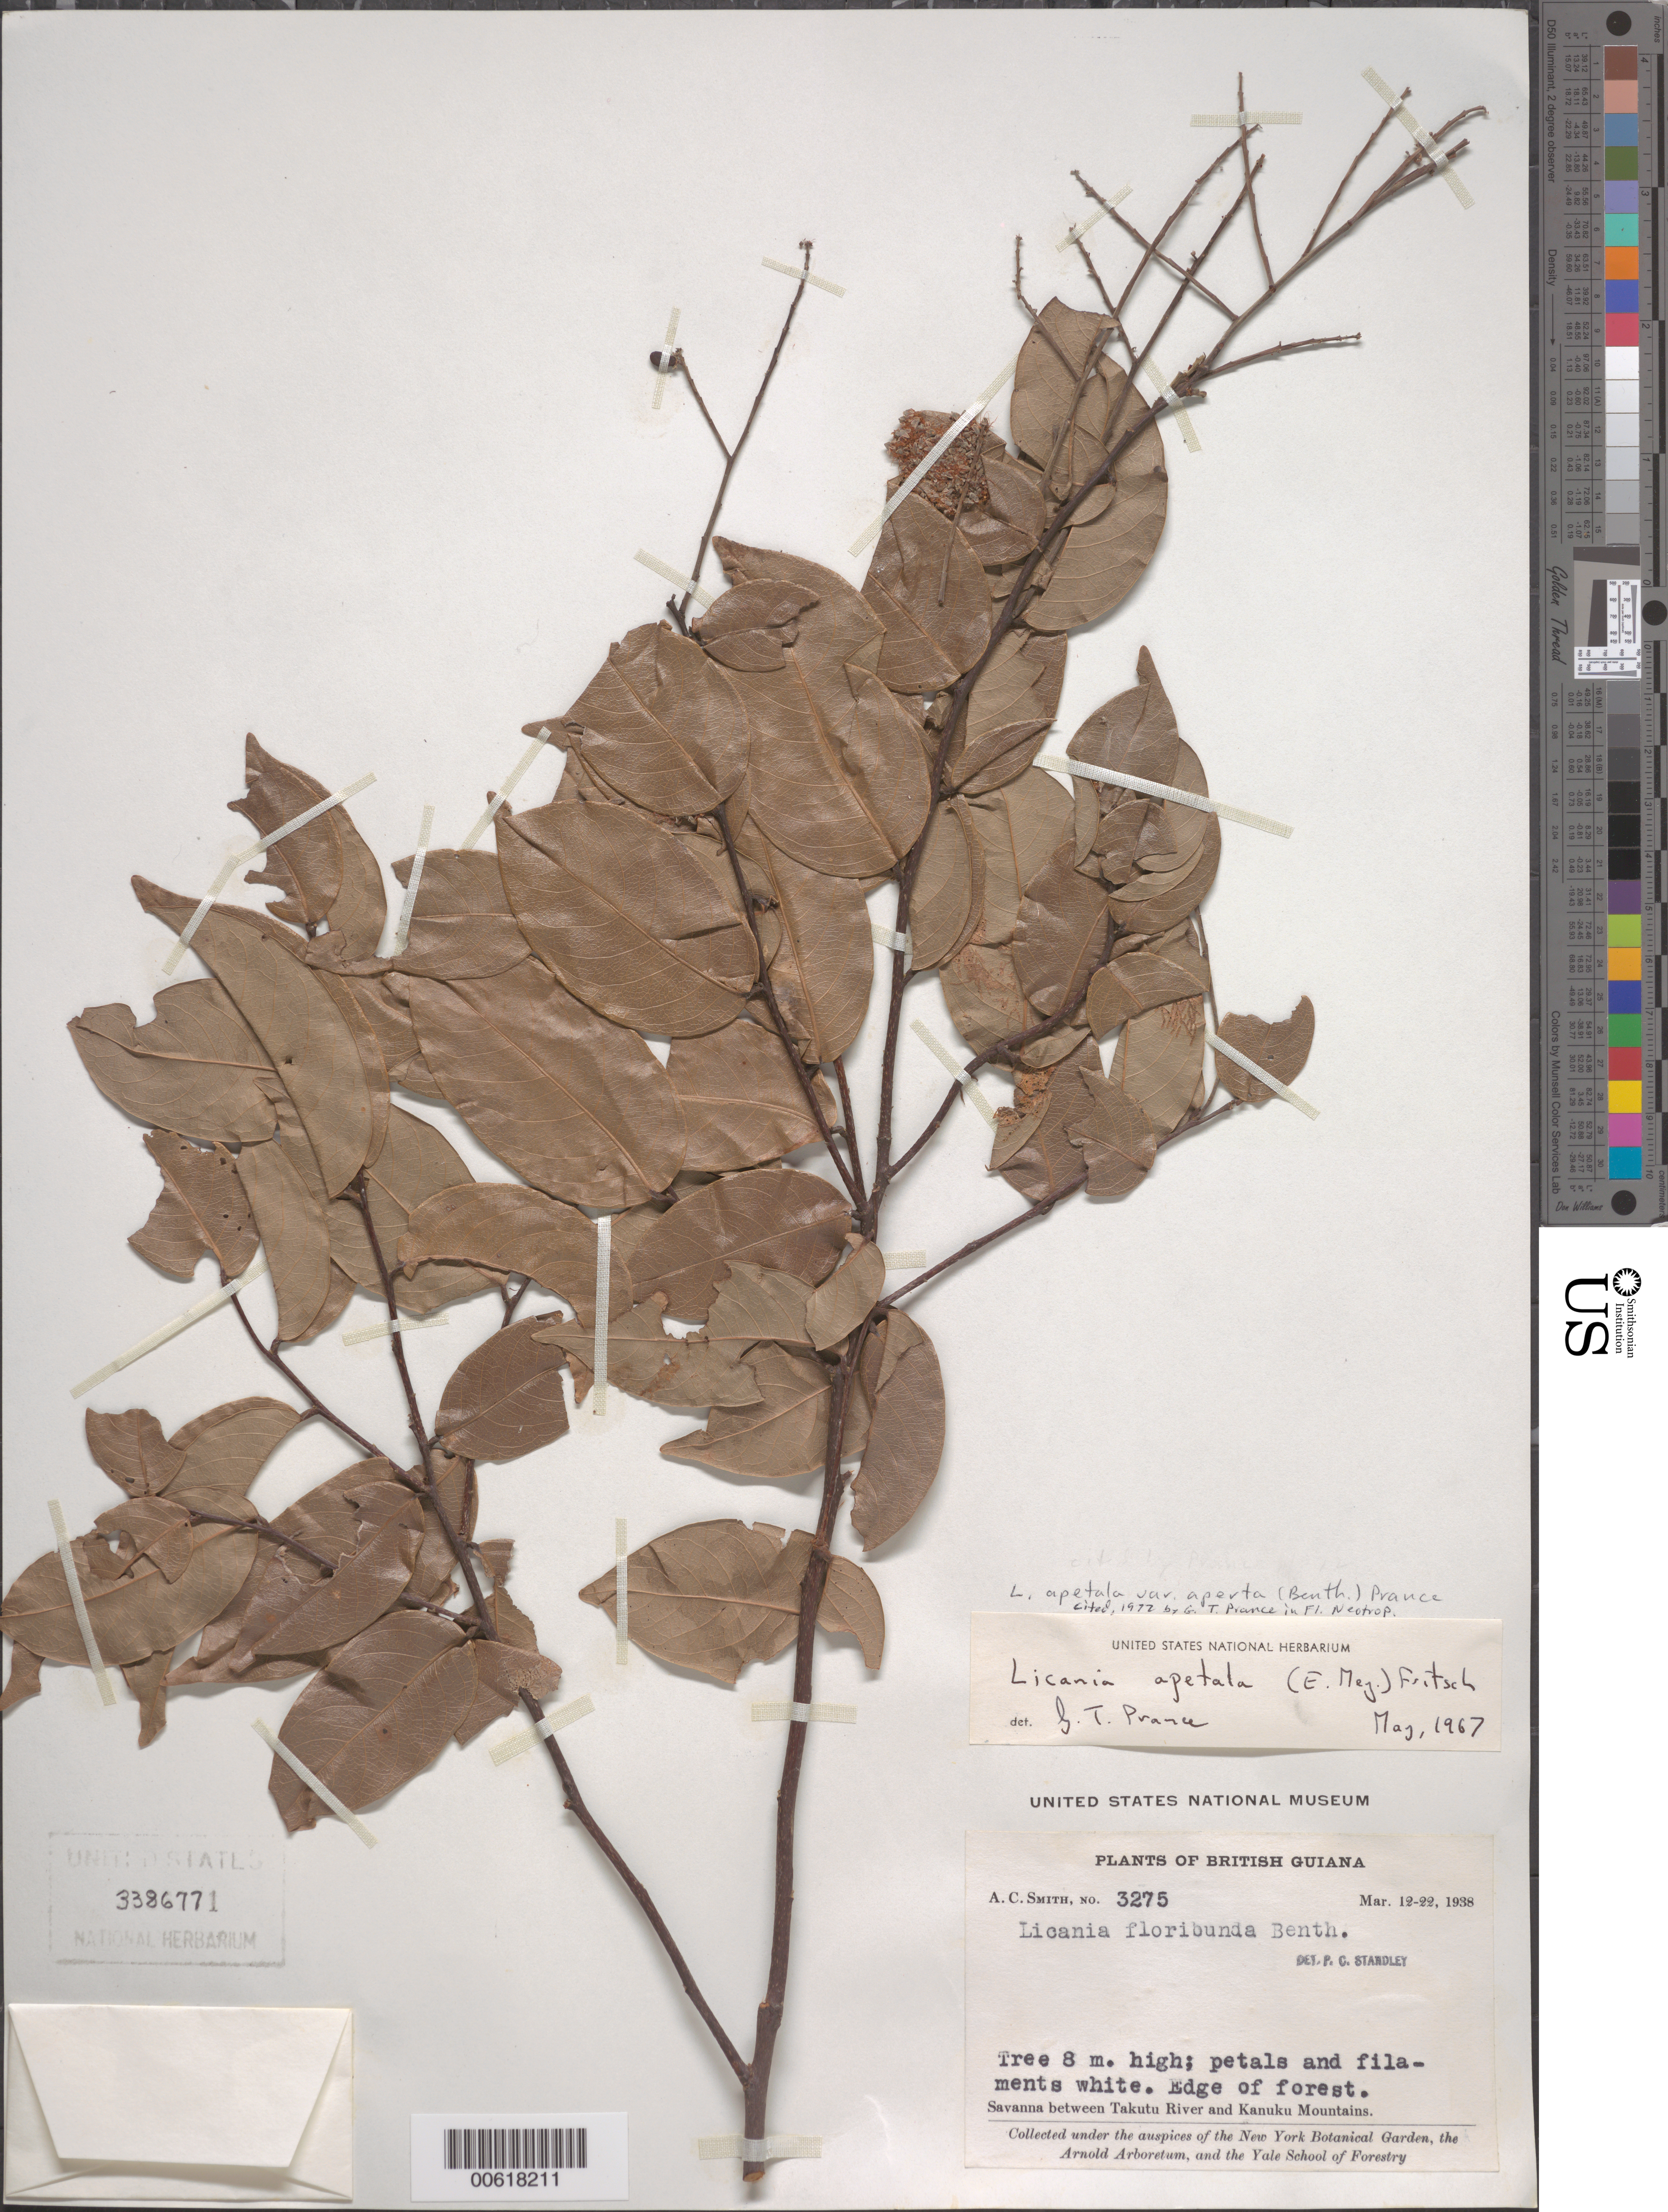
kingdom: Plantae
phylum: Tracheophyta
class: Magnoliopsida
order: Malpighiales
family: Chrysobalanaceae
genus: Leptobalanus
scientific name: Leptobalanus apetalus var. apertus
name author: (Benth.) Sothers & Prance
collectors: A. C. Smith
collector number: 3275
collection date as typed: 12-Mar-38 to 22-Mar-38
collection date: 1938-03-12/1938-03-22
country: Guyana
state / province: U. Takutu-U. Essequibo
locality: Kanuku Mts., savanna betw. mts. and Takutu R.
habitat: Edge of forest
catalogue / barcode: US 3386771